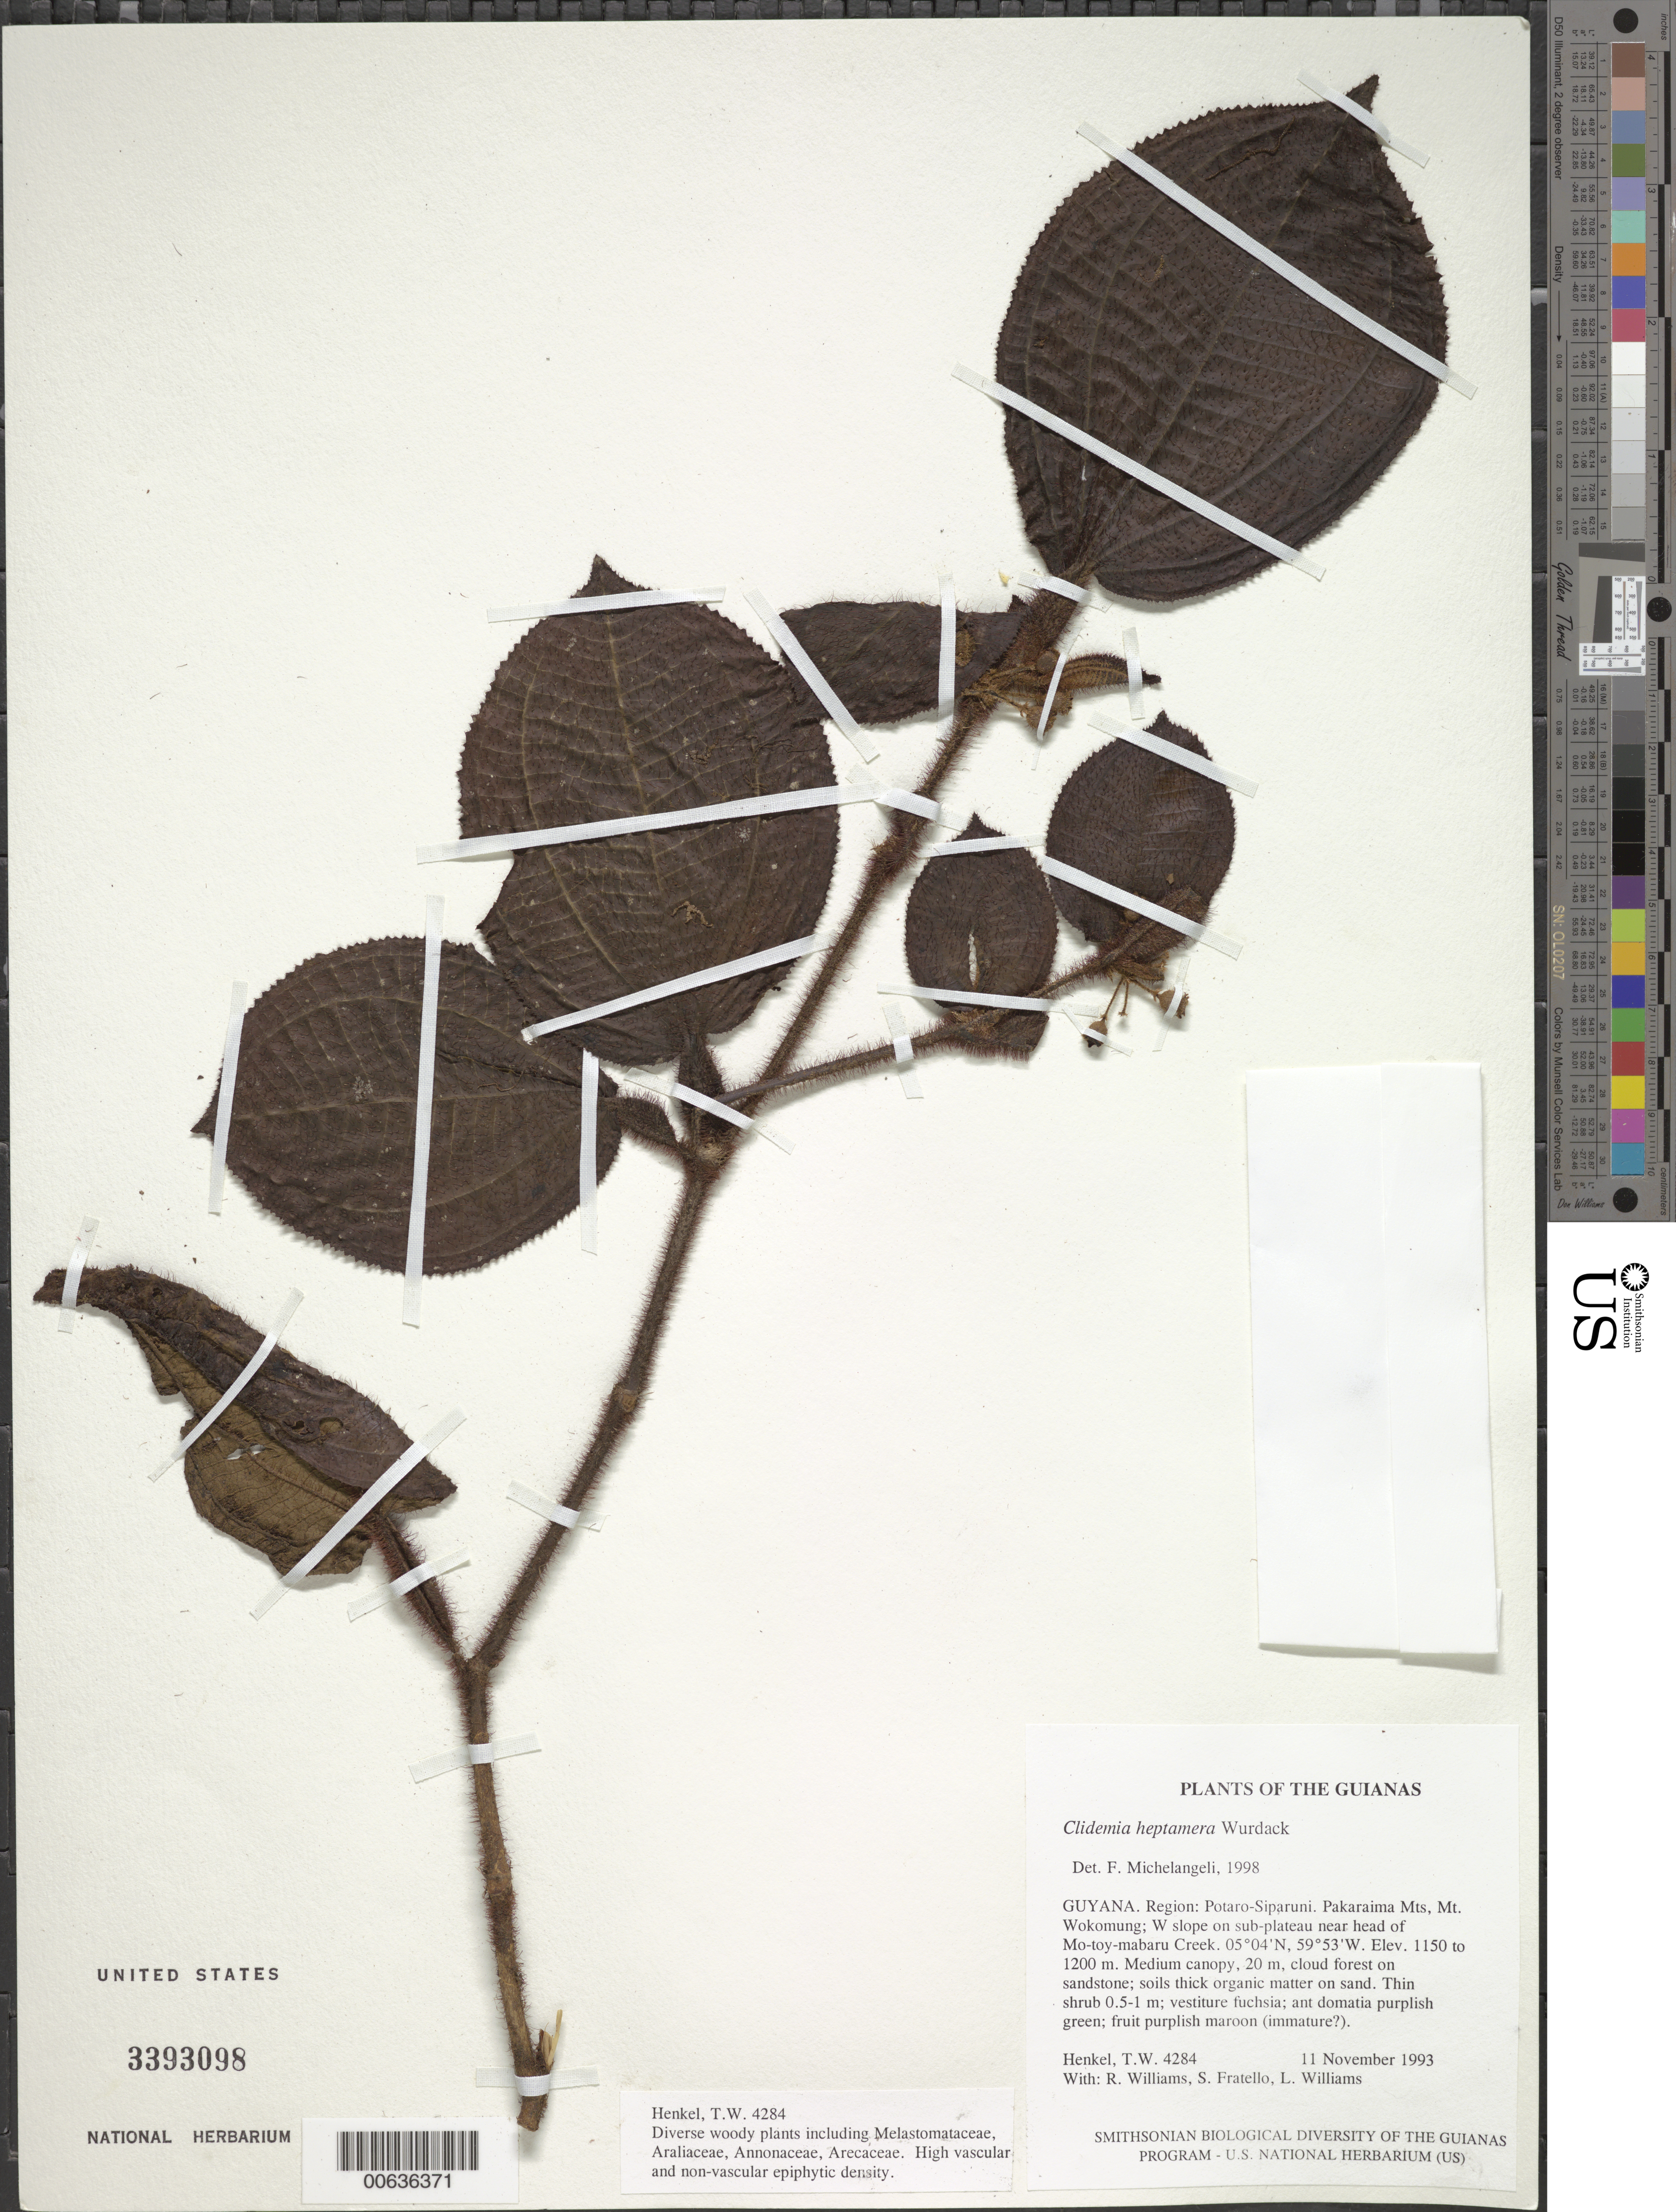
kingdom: Plantae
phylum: Tracheophyta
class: Magnoliopsida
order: Myrtales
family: Melastomataceae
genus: Clidemia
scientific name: Clidemia heptamera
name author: Wurdack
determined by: Michelangeli, F. A.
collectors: T. Henkel, R. Williams, S. Fratello & L. Williams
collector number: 4284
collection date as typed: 11 November 1993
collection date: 1993-11-11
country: Guyana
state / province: Potaro-Siparuni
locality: Pakaraima Mts, Mt. Wokomung; W slope on sub-plateau near head of Mo-toy-mabaru Creek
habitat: Medium canopy, 20 m, cloud forest on sandstone; soils thick organic matter on sand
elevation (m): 1150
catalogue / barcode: US 3393098